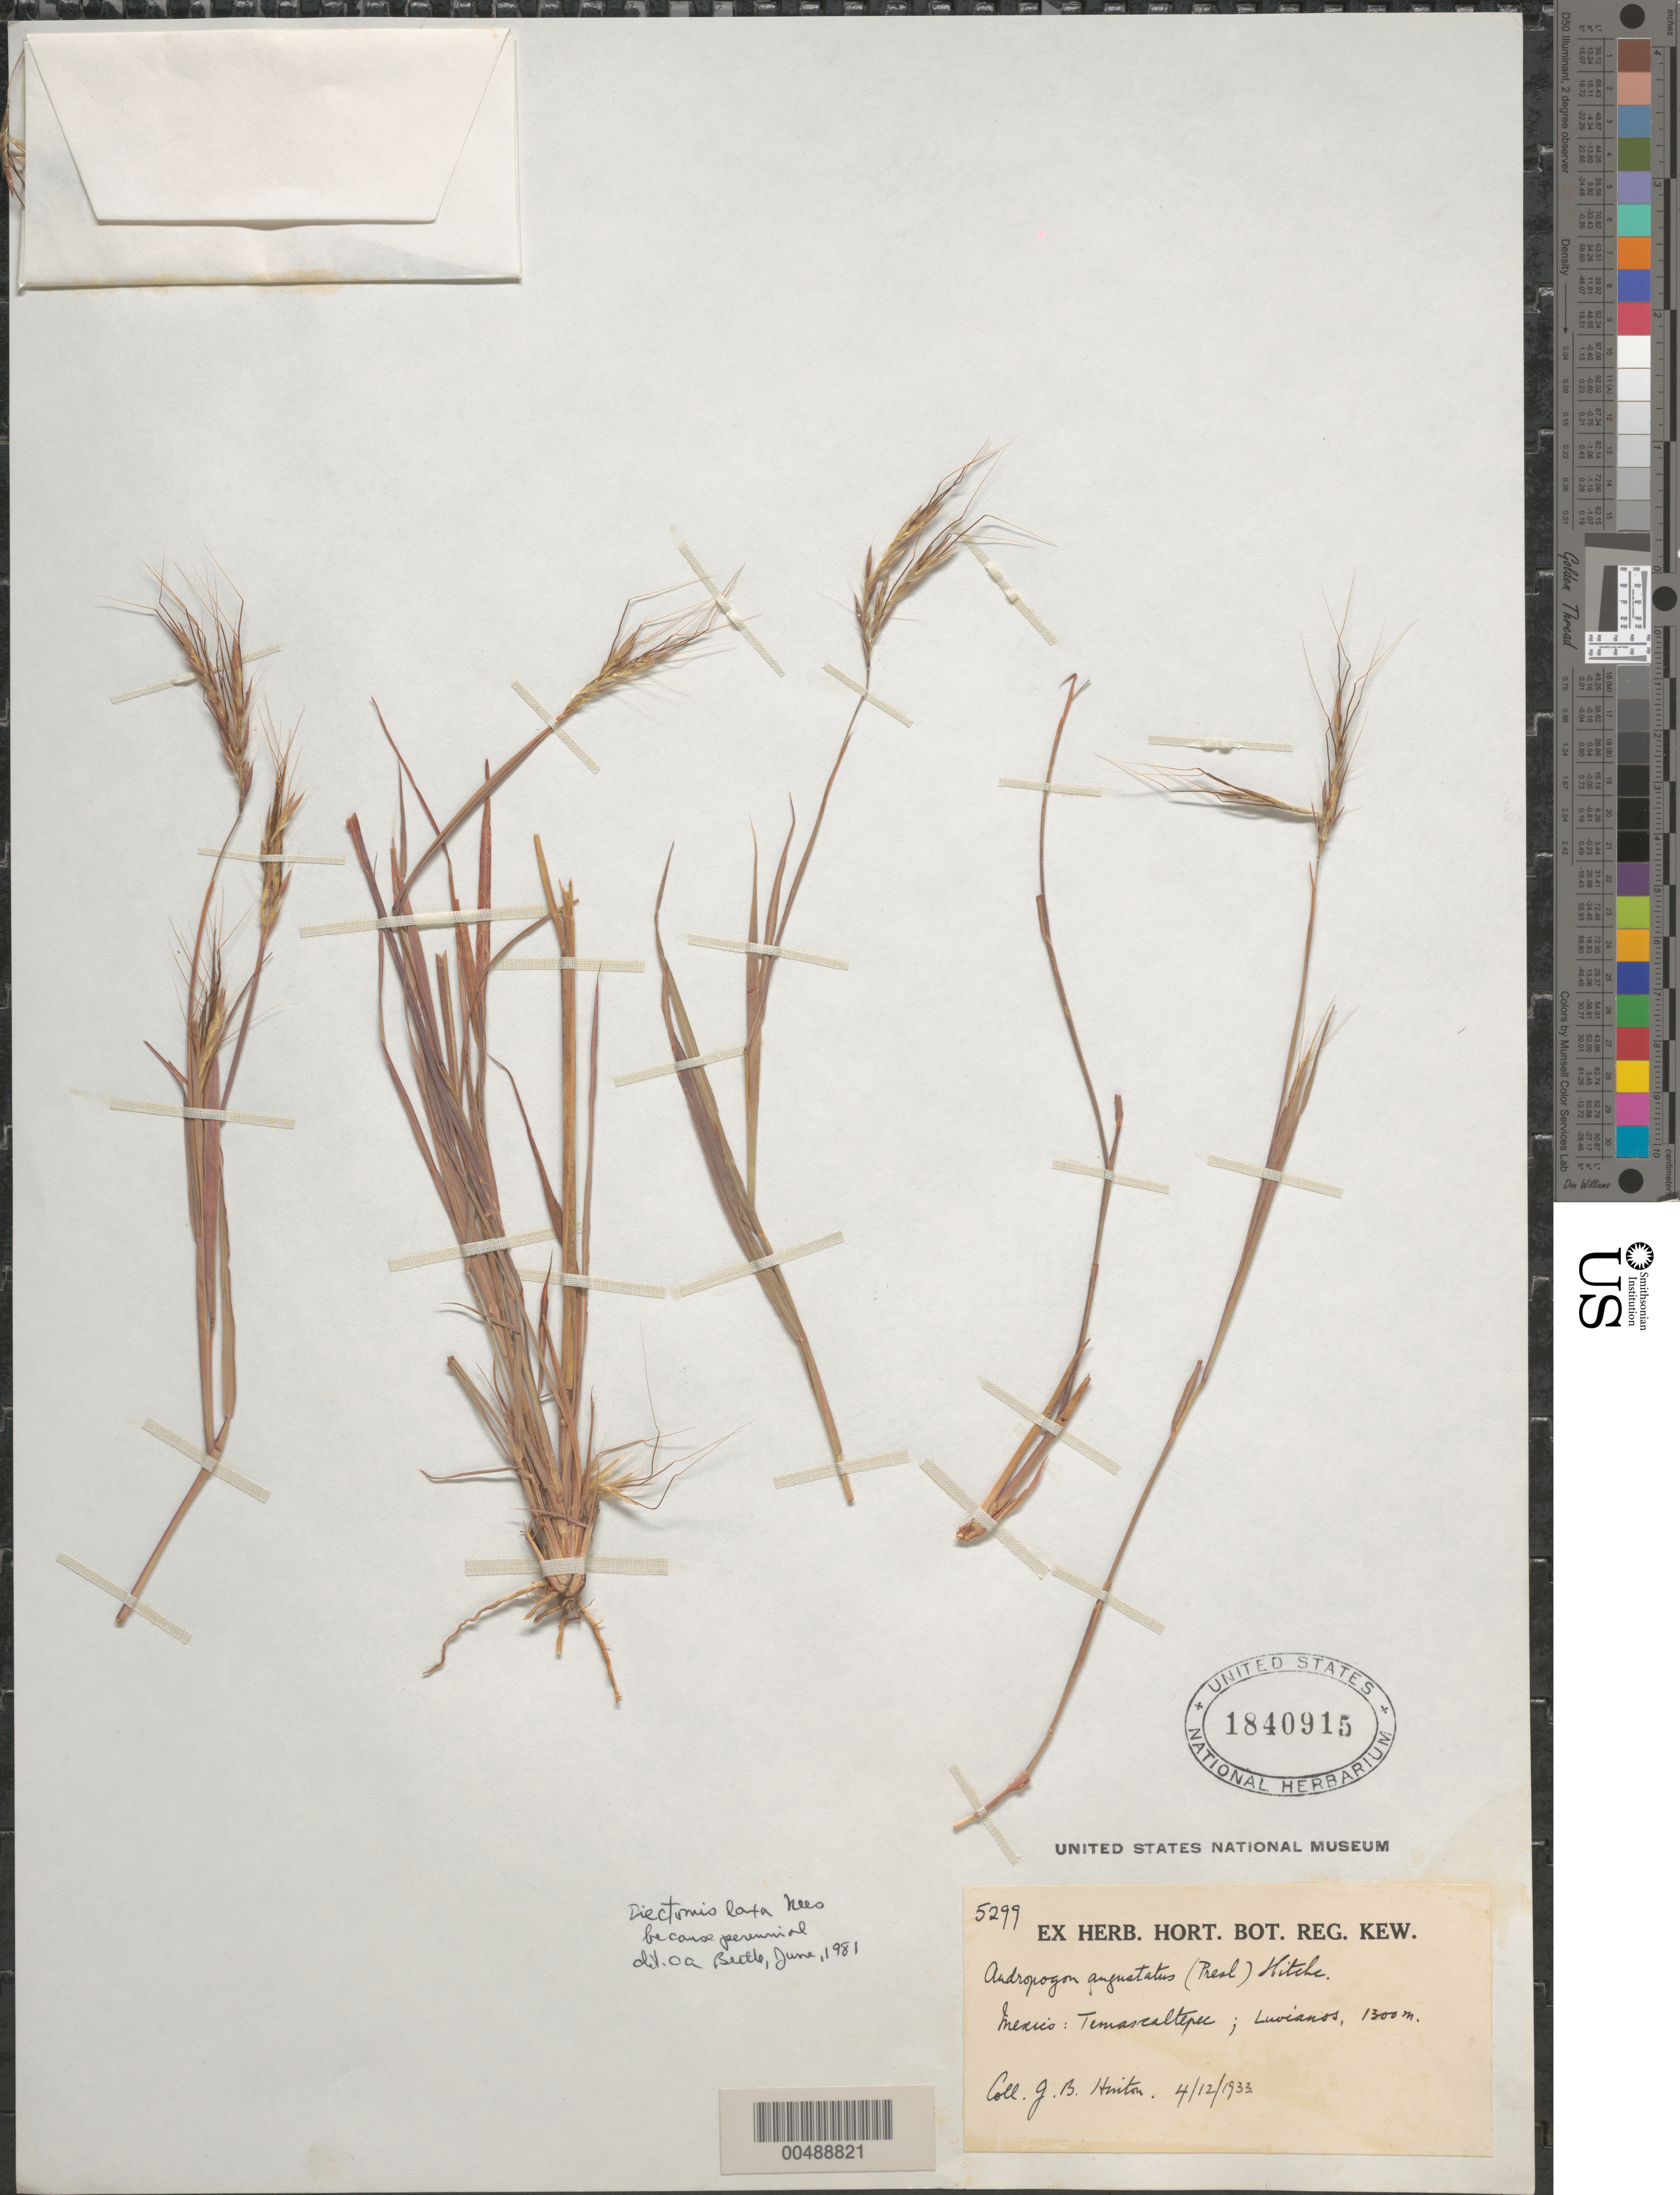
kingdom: Plantae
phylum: Tracheophyta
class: Liliopsida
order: Poales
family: Poaceae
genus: Diectomis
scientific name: Diectomis laxa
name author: Nees in Mart.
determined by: Beetle, Alan A.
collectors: G. B. Hinton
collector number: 5299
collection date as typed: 12 Apr 1933 or 4 Dec 1933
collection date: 1933-04-12 or 1933-12-04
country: Mexico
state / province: México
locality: Temascaltepec, Luvianos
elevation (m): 1300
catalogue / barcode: US 1840915